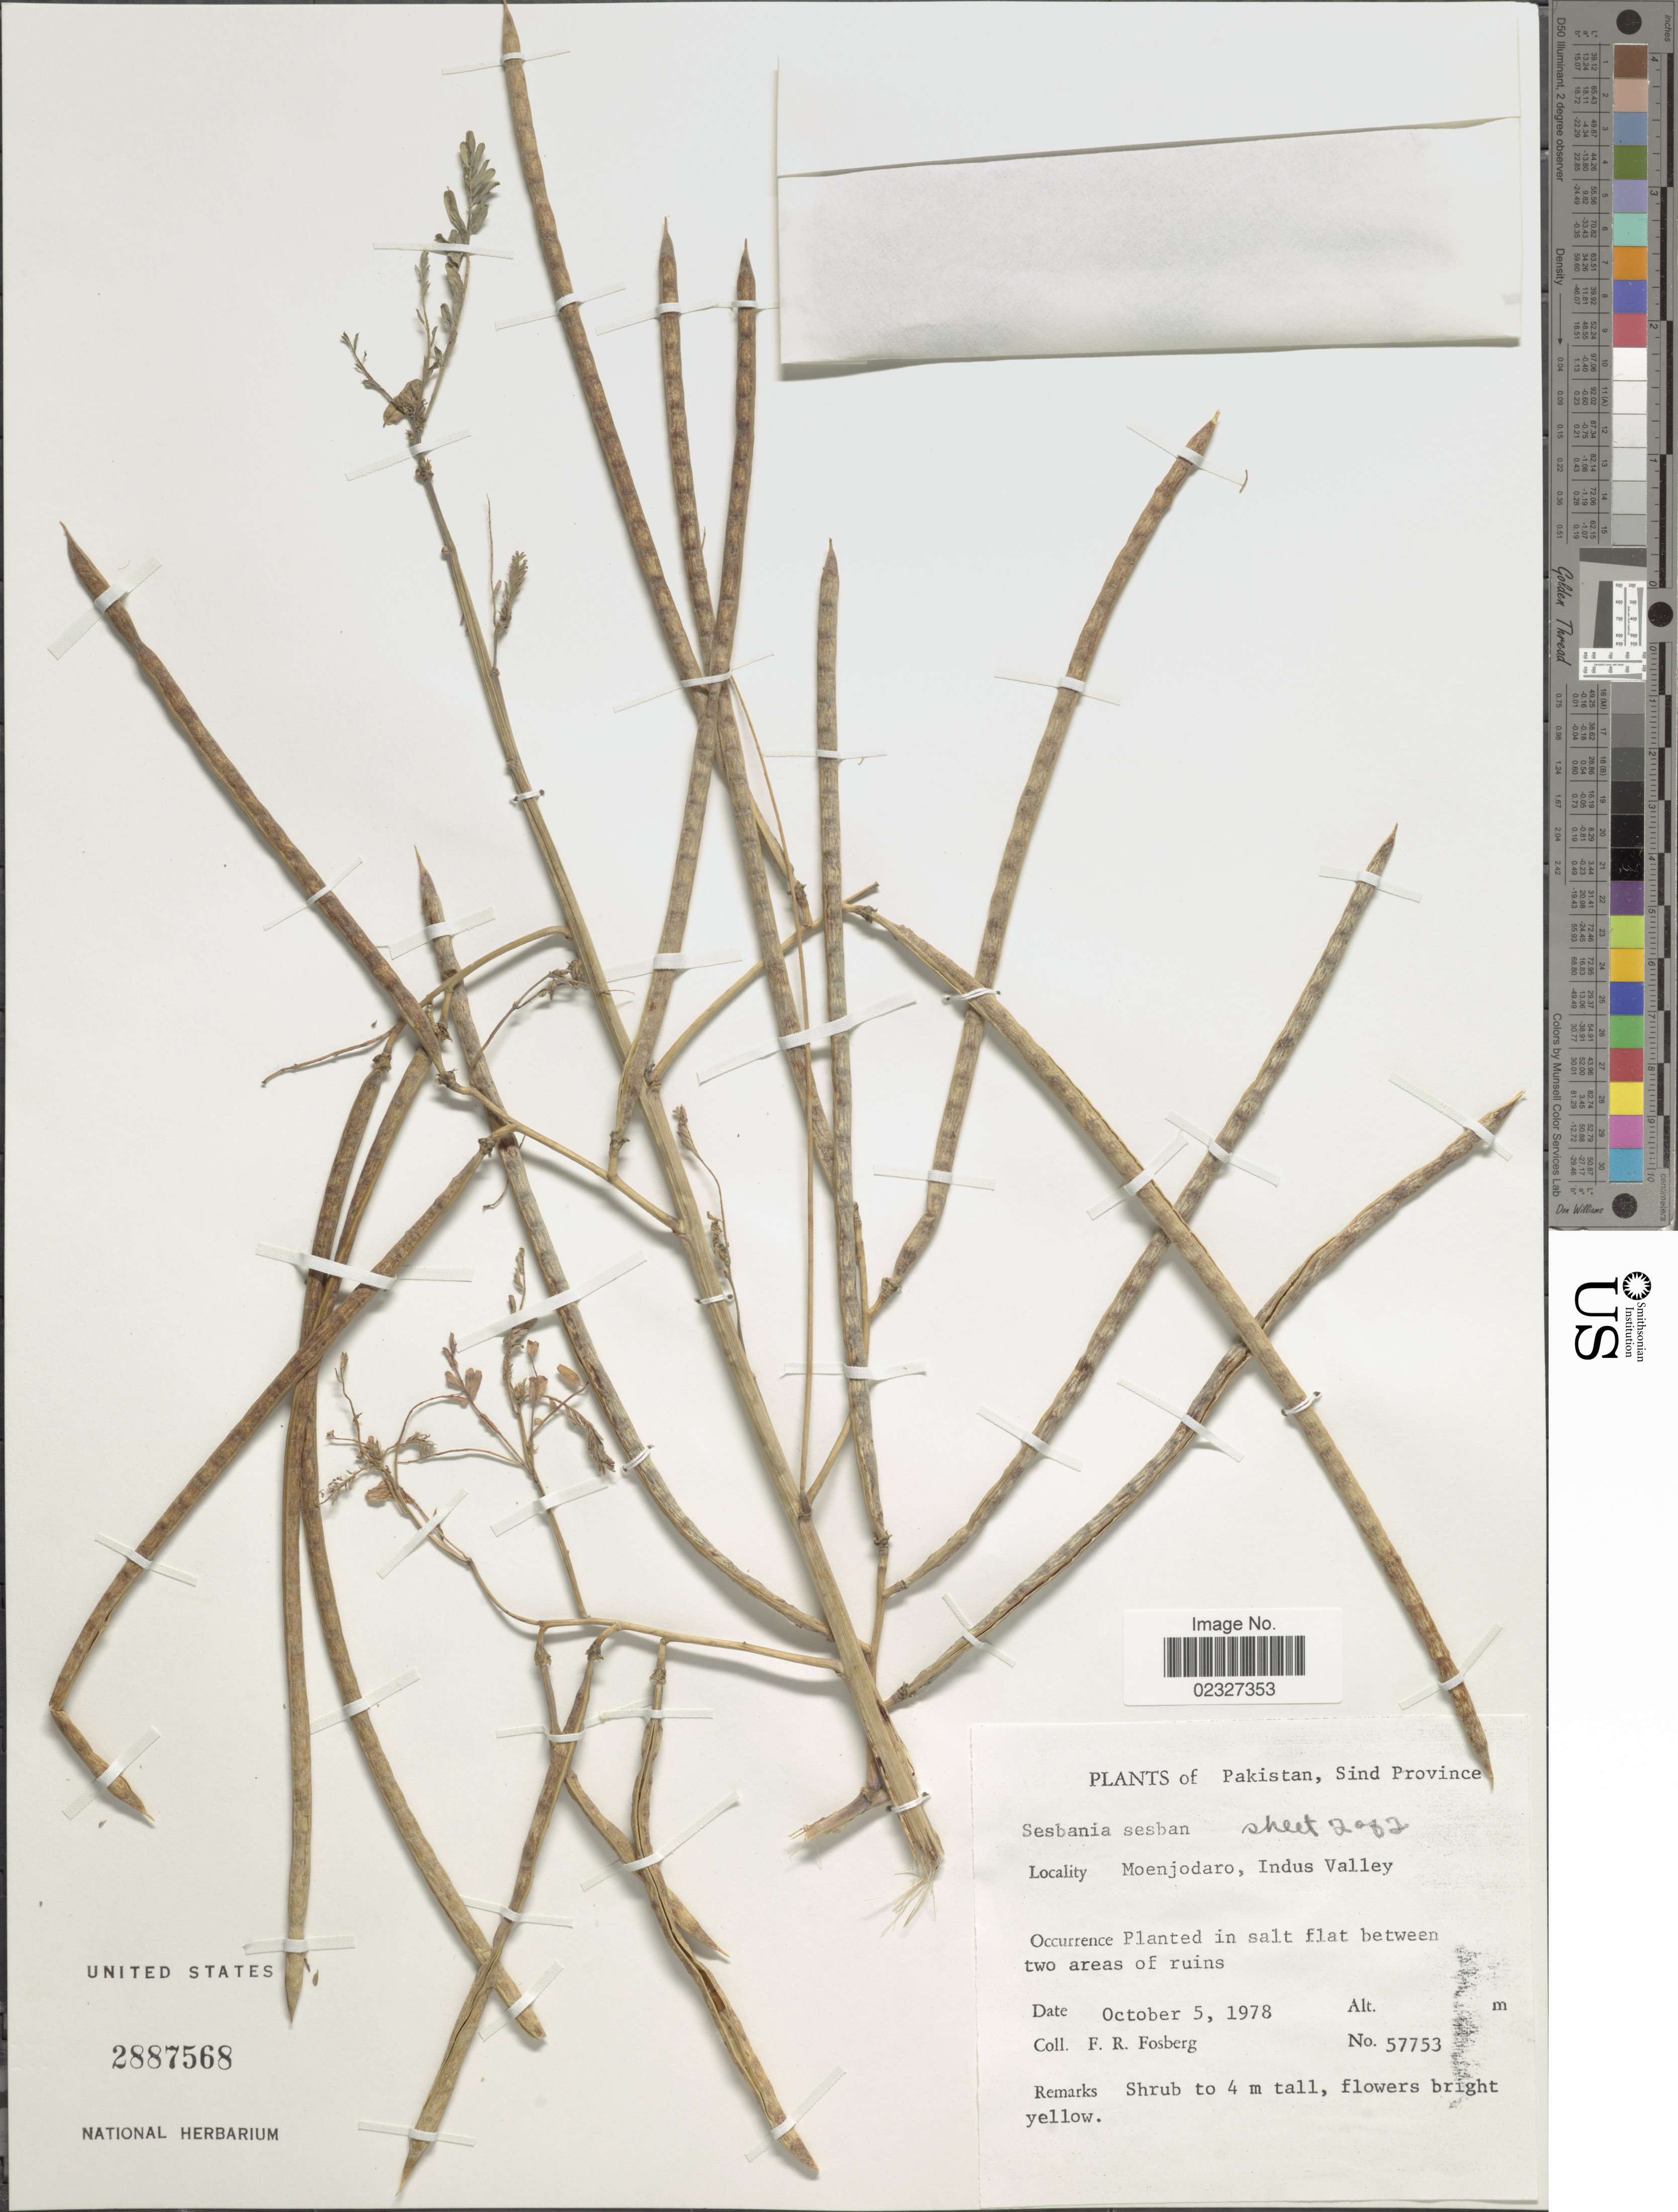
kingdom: Plantae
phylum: Tracheophyta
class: Magnoliopsida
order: Fabales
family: Fabaceae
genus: Sesbania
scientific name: Sesbania sesban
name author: (L.) Merr.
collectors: F. R. Fosberg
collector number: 57753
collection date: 1978-10-05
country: Pakistan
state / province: Sindh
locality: Sind Province, Moenjodaro, Indus Valley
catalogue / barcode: US 2887568